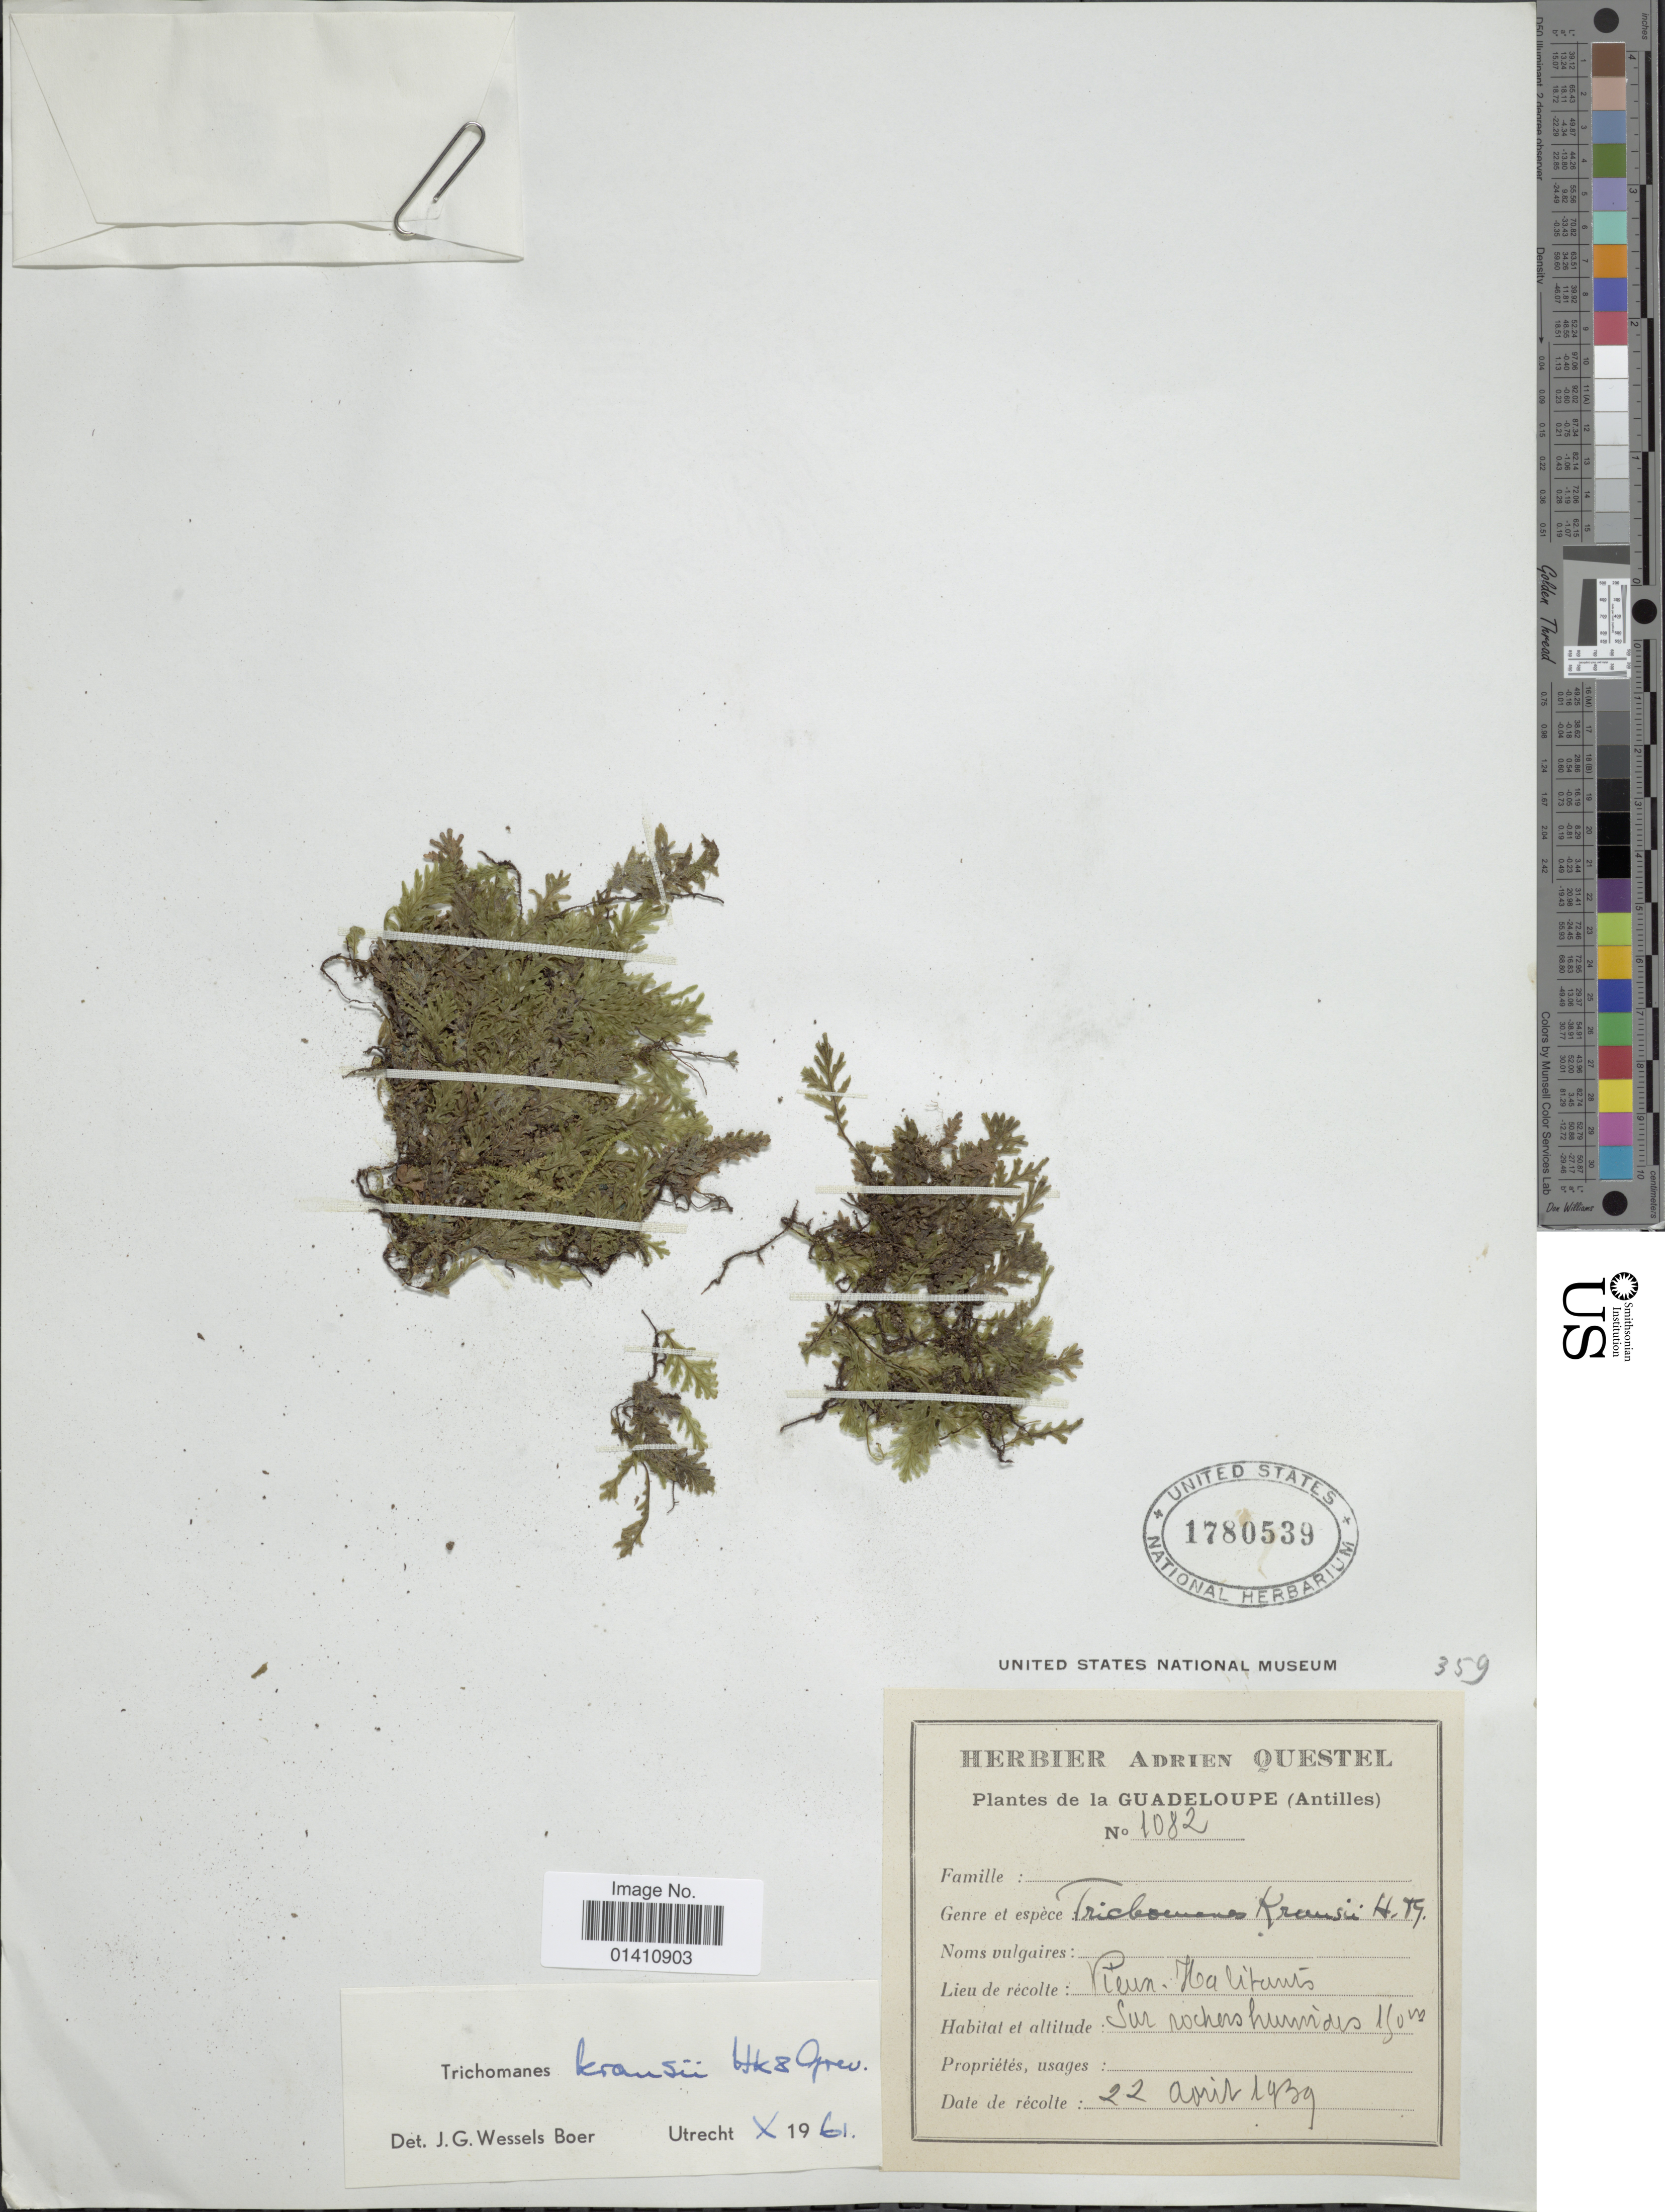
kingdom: Plantae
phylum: Tracheophyta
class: Polypodiopsida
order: Hymenophyllales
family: Hymenophyllaceae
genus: Didymoglossum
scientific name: Didymoglossum kraussii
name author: (Hook. & Grev.) C. Presl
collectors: A. Questel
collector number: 1082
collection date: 1939-04-22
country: Guadeloupe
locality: Antilles, Vie, Ha Sitmis, Sur Nochers humides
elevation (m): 110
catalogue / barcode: US 1780539